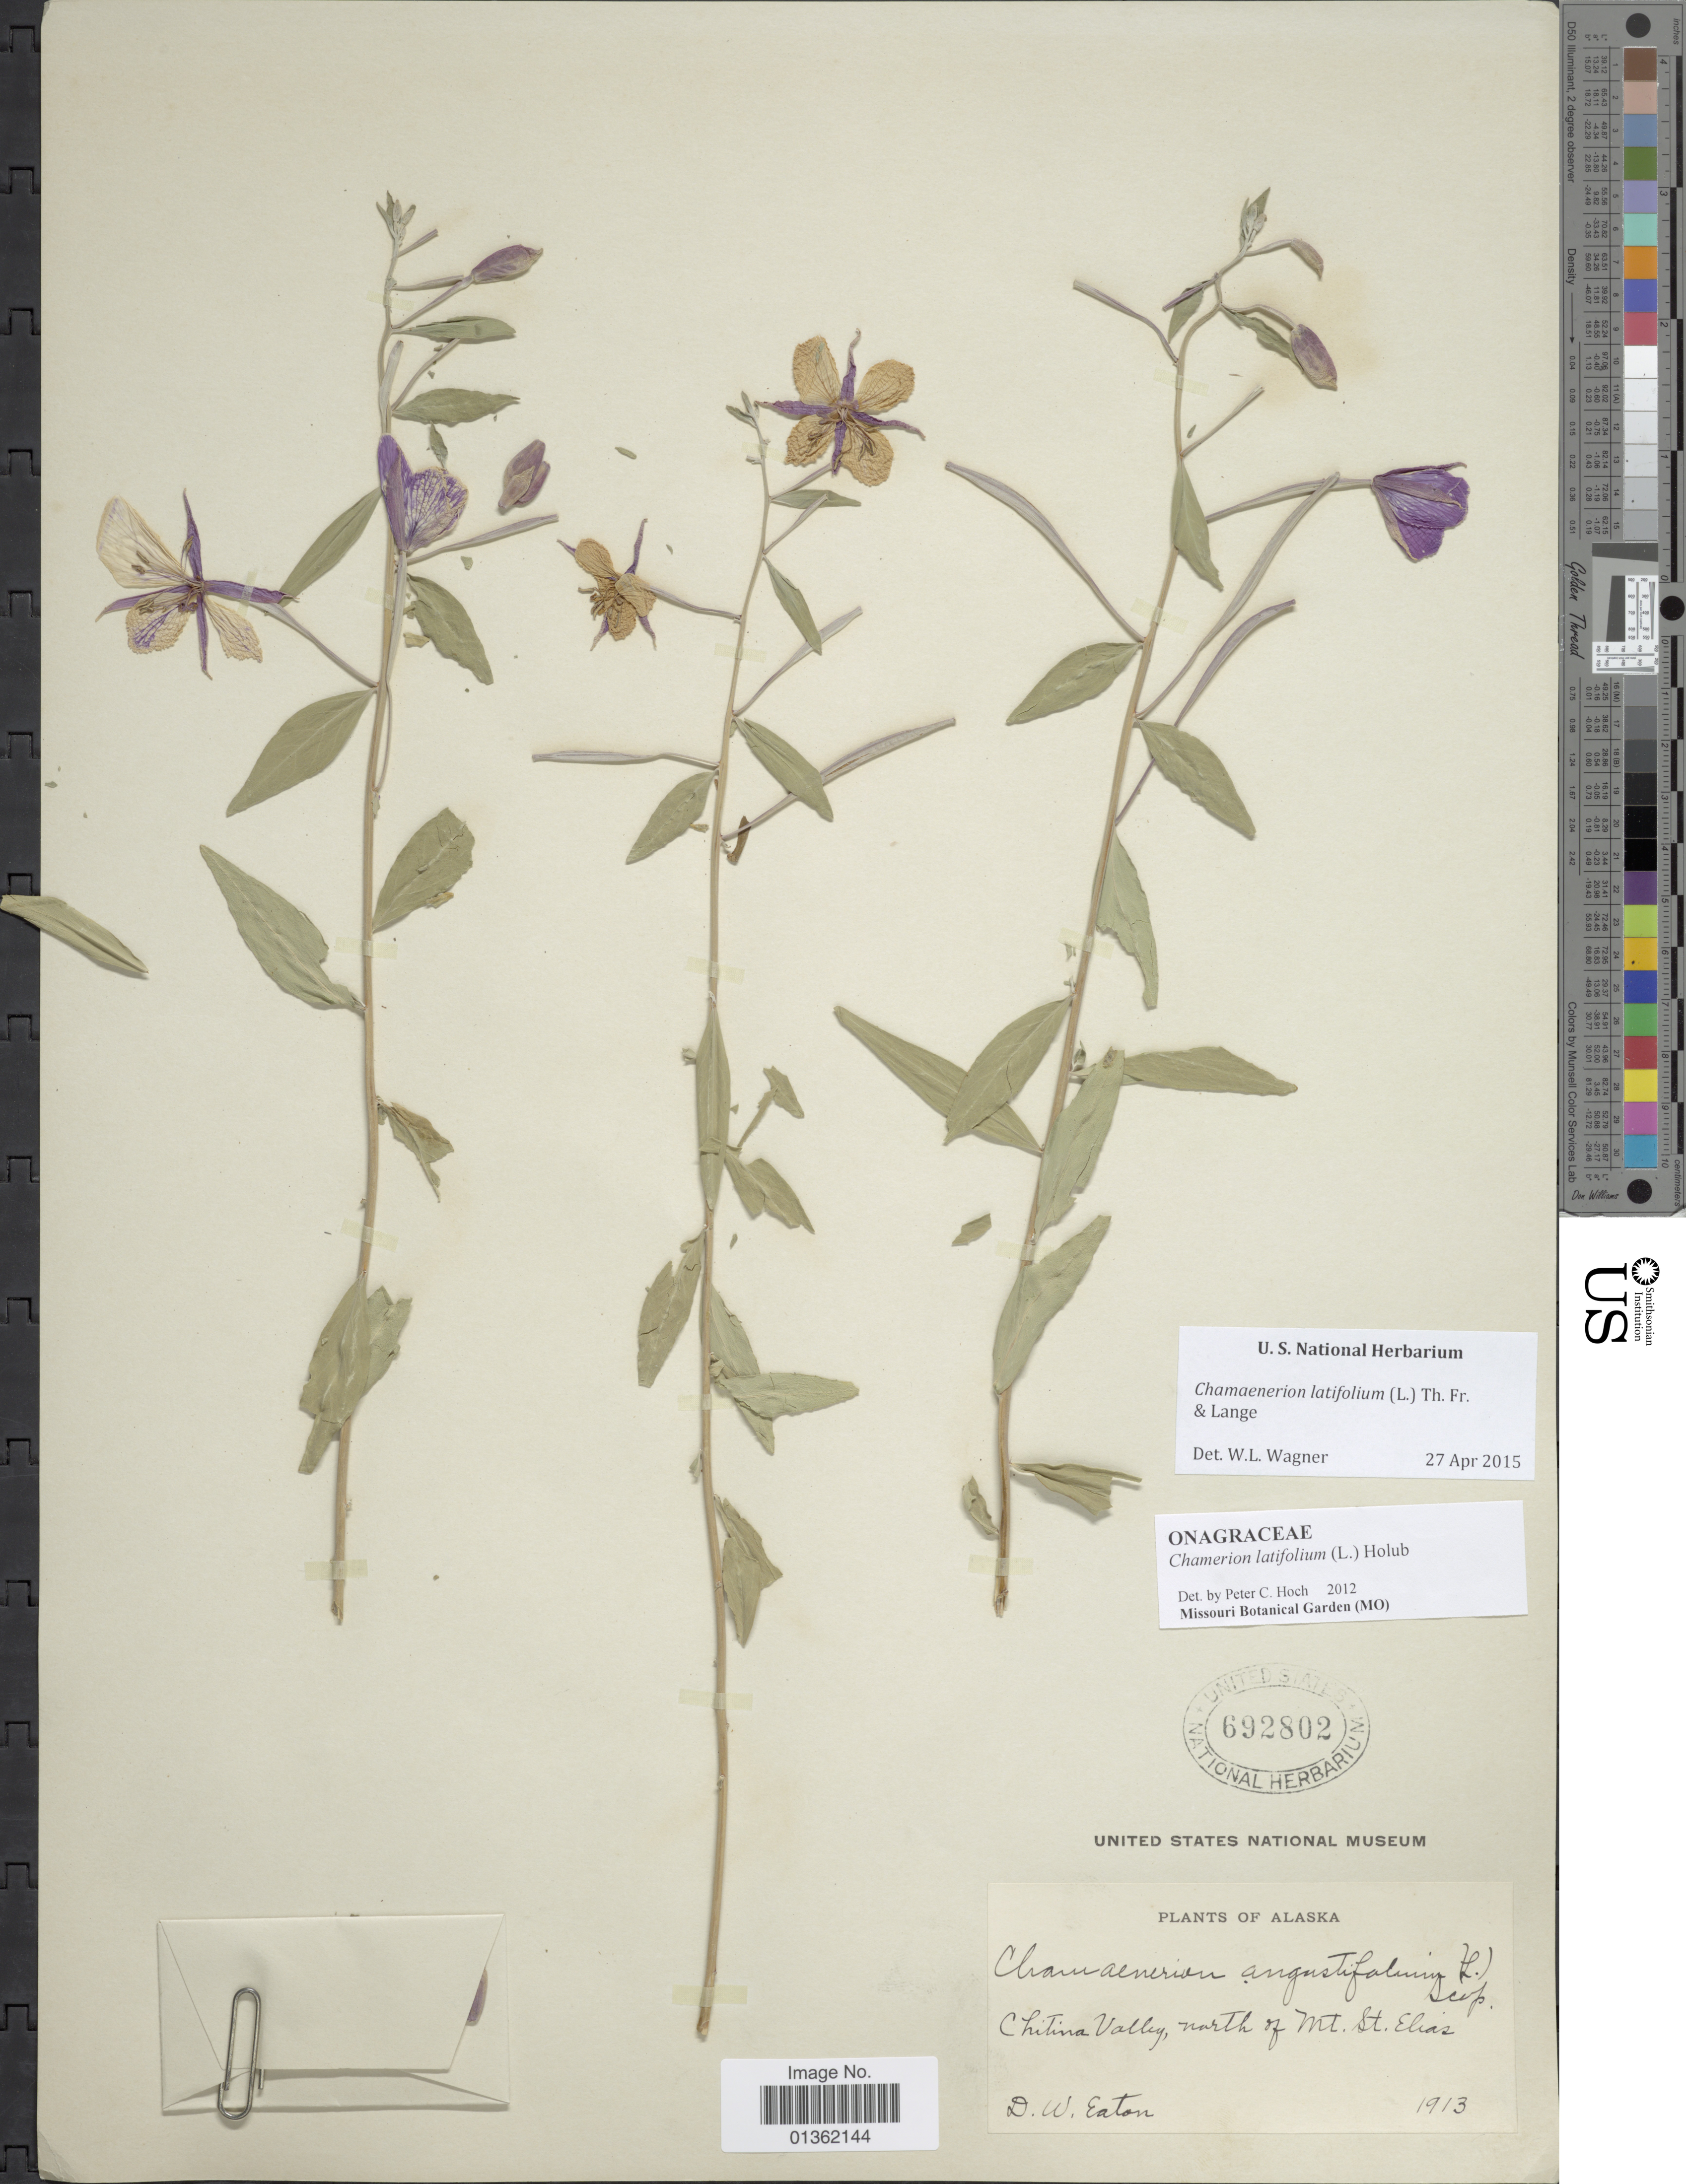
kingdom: Plantae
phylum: Tracheophyta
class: Magnoliopsida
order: Myrtales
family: Onagraceae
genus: Chamaenerion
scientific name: Chamaenerion latifolium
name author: (L.) Th. Fr. & Lange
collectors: D. Eaton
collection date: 1913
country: United States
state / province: Alaska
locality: Chitina Valley, north of Mt. St. Elias.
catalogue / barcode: US 692802